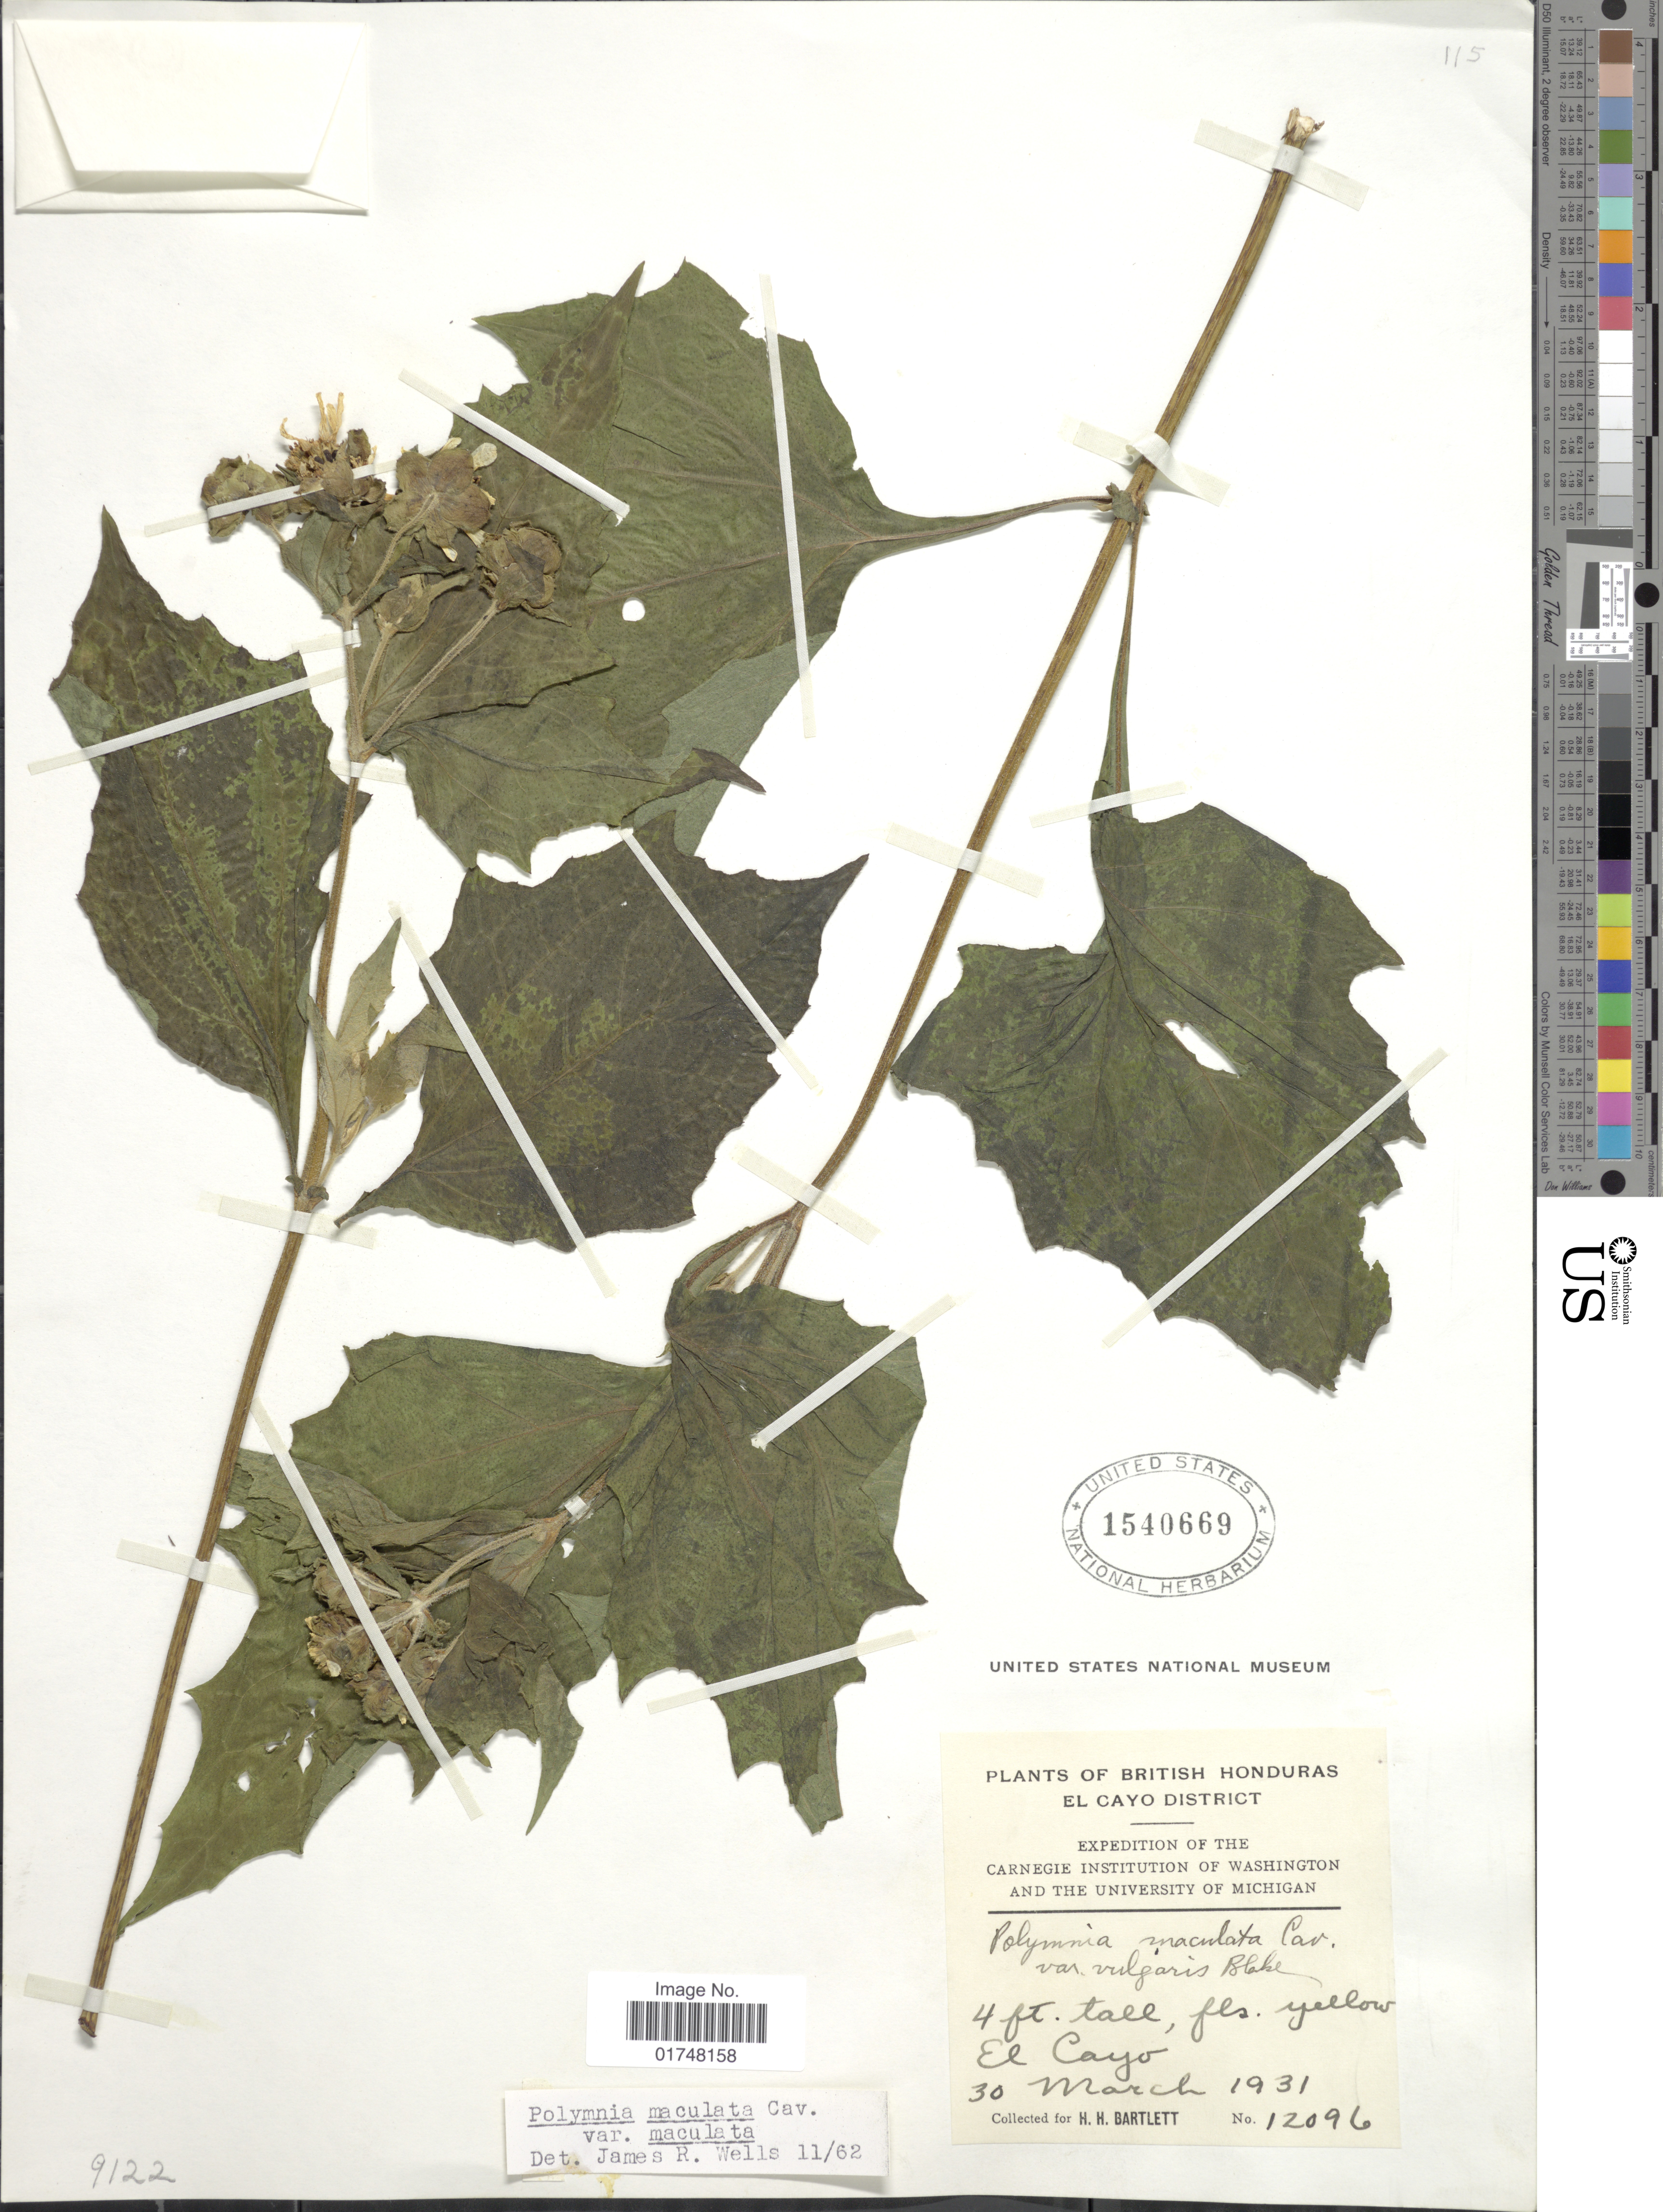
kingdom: Plantae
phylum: Tracheophyta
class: Magnoliopsida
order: Asterales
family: Asteraceae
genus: Smallanthus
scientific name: Smallanthus maculatus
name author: (Cav.) H. Rob.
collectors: H. H. Bartlett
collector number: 12096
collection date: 1931-03-30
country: Belize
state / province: Cayo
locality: British Honduras.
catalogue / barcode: US 1540669